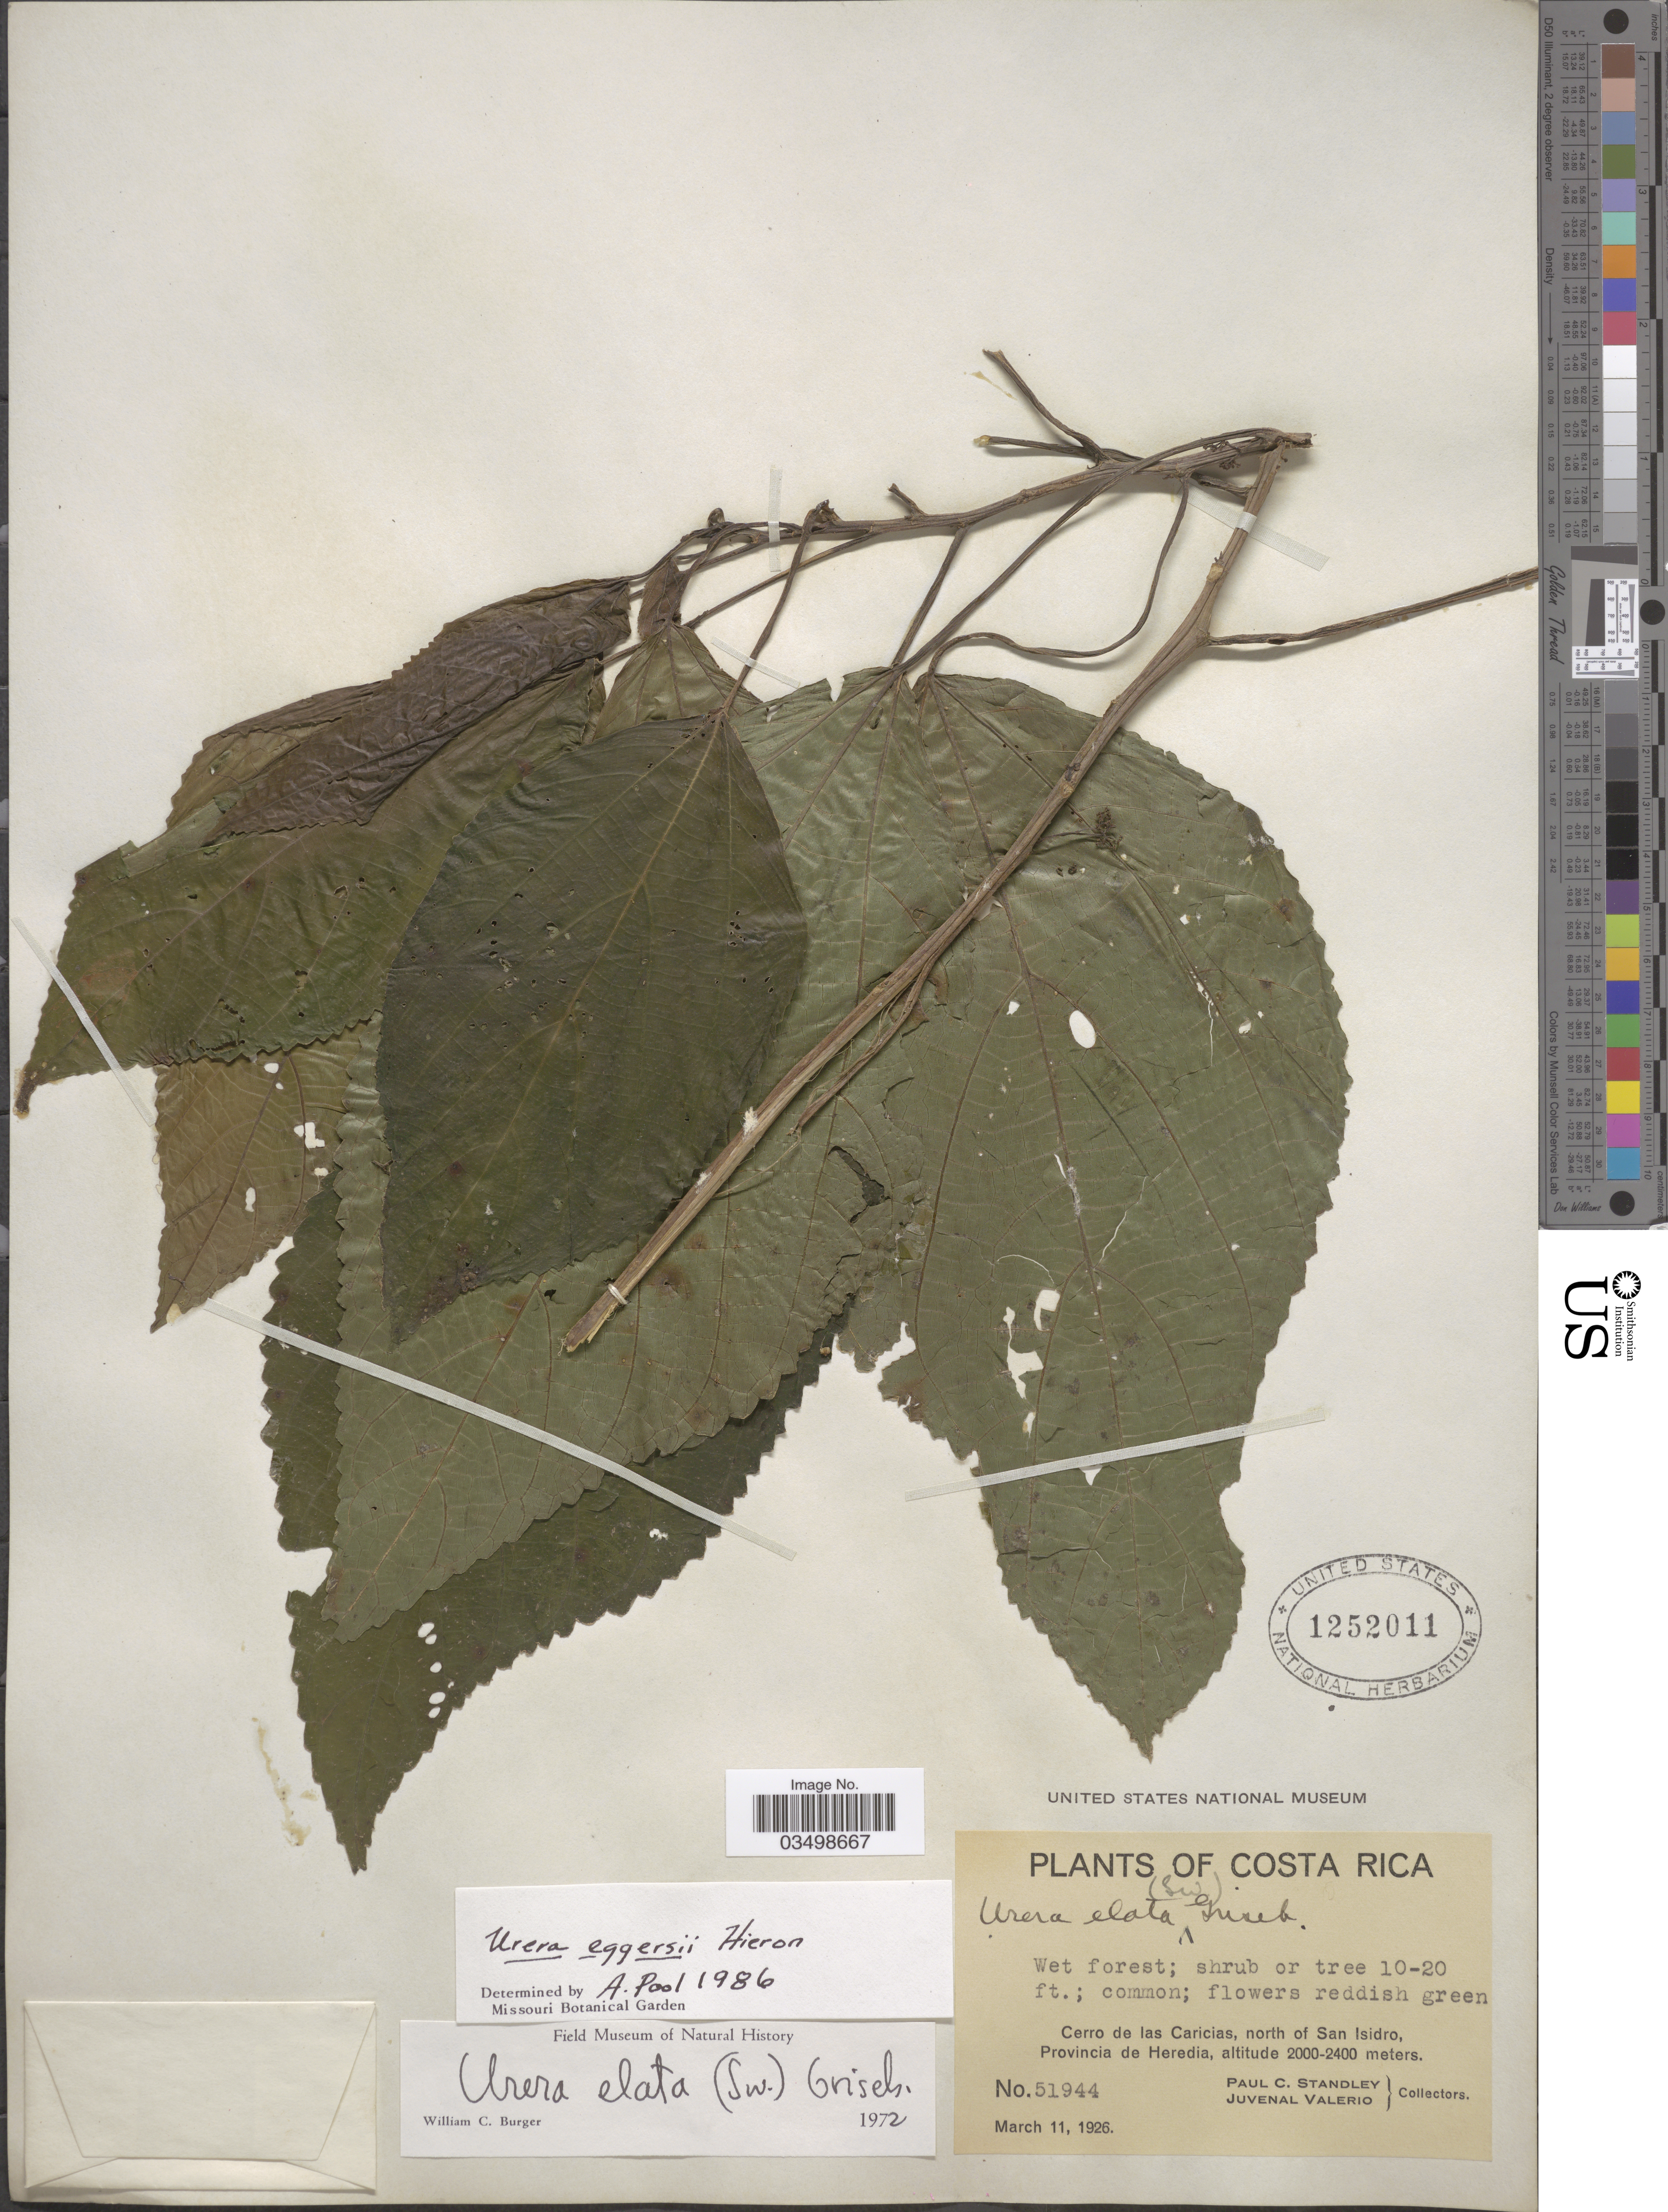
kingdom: Plantae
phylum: Tracheophyta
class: Magnoliopsida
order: Rosales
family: Urticaceae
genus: Urera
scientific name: Urera eggersii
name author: Hieron.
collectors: P. C. Standley & J. Valerio R.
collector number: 51944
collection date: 1926-03-11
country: Costa Rica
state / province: Heredia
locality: Cerro de las Caricias, north of San Isidro.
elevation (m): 2000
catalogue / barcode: US 1252011